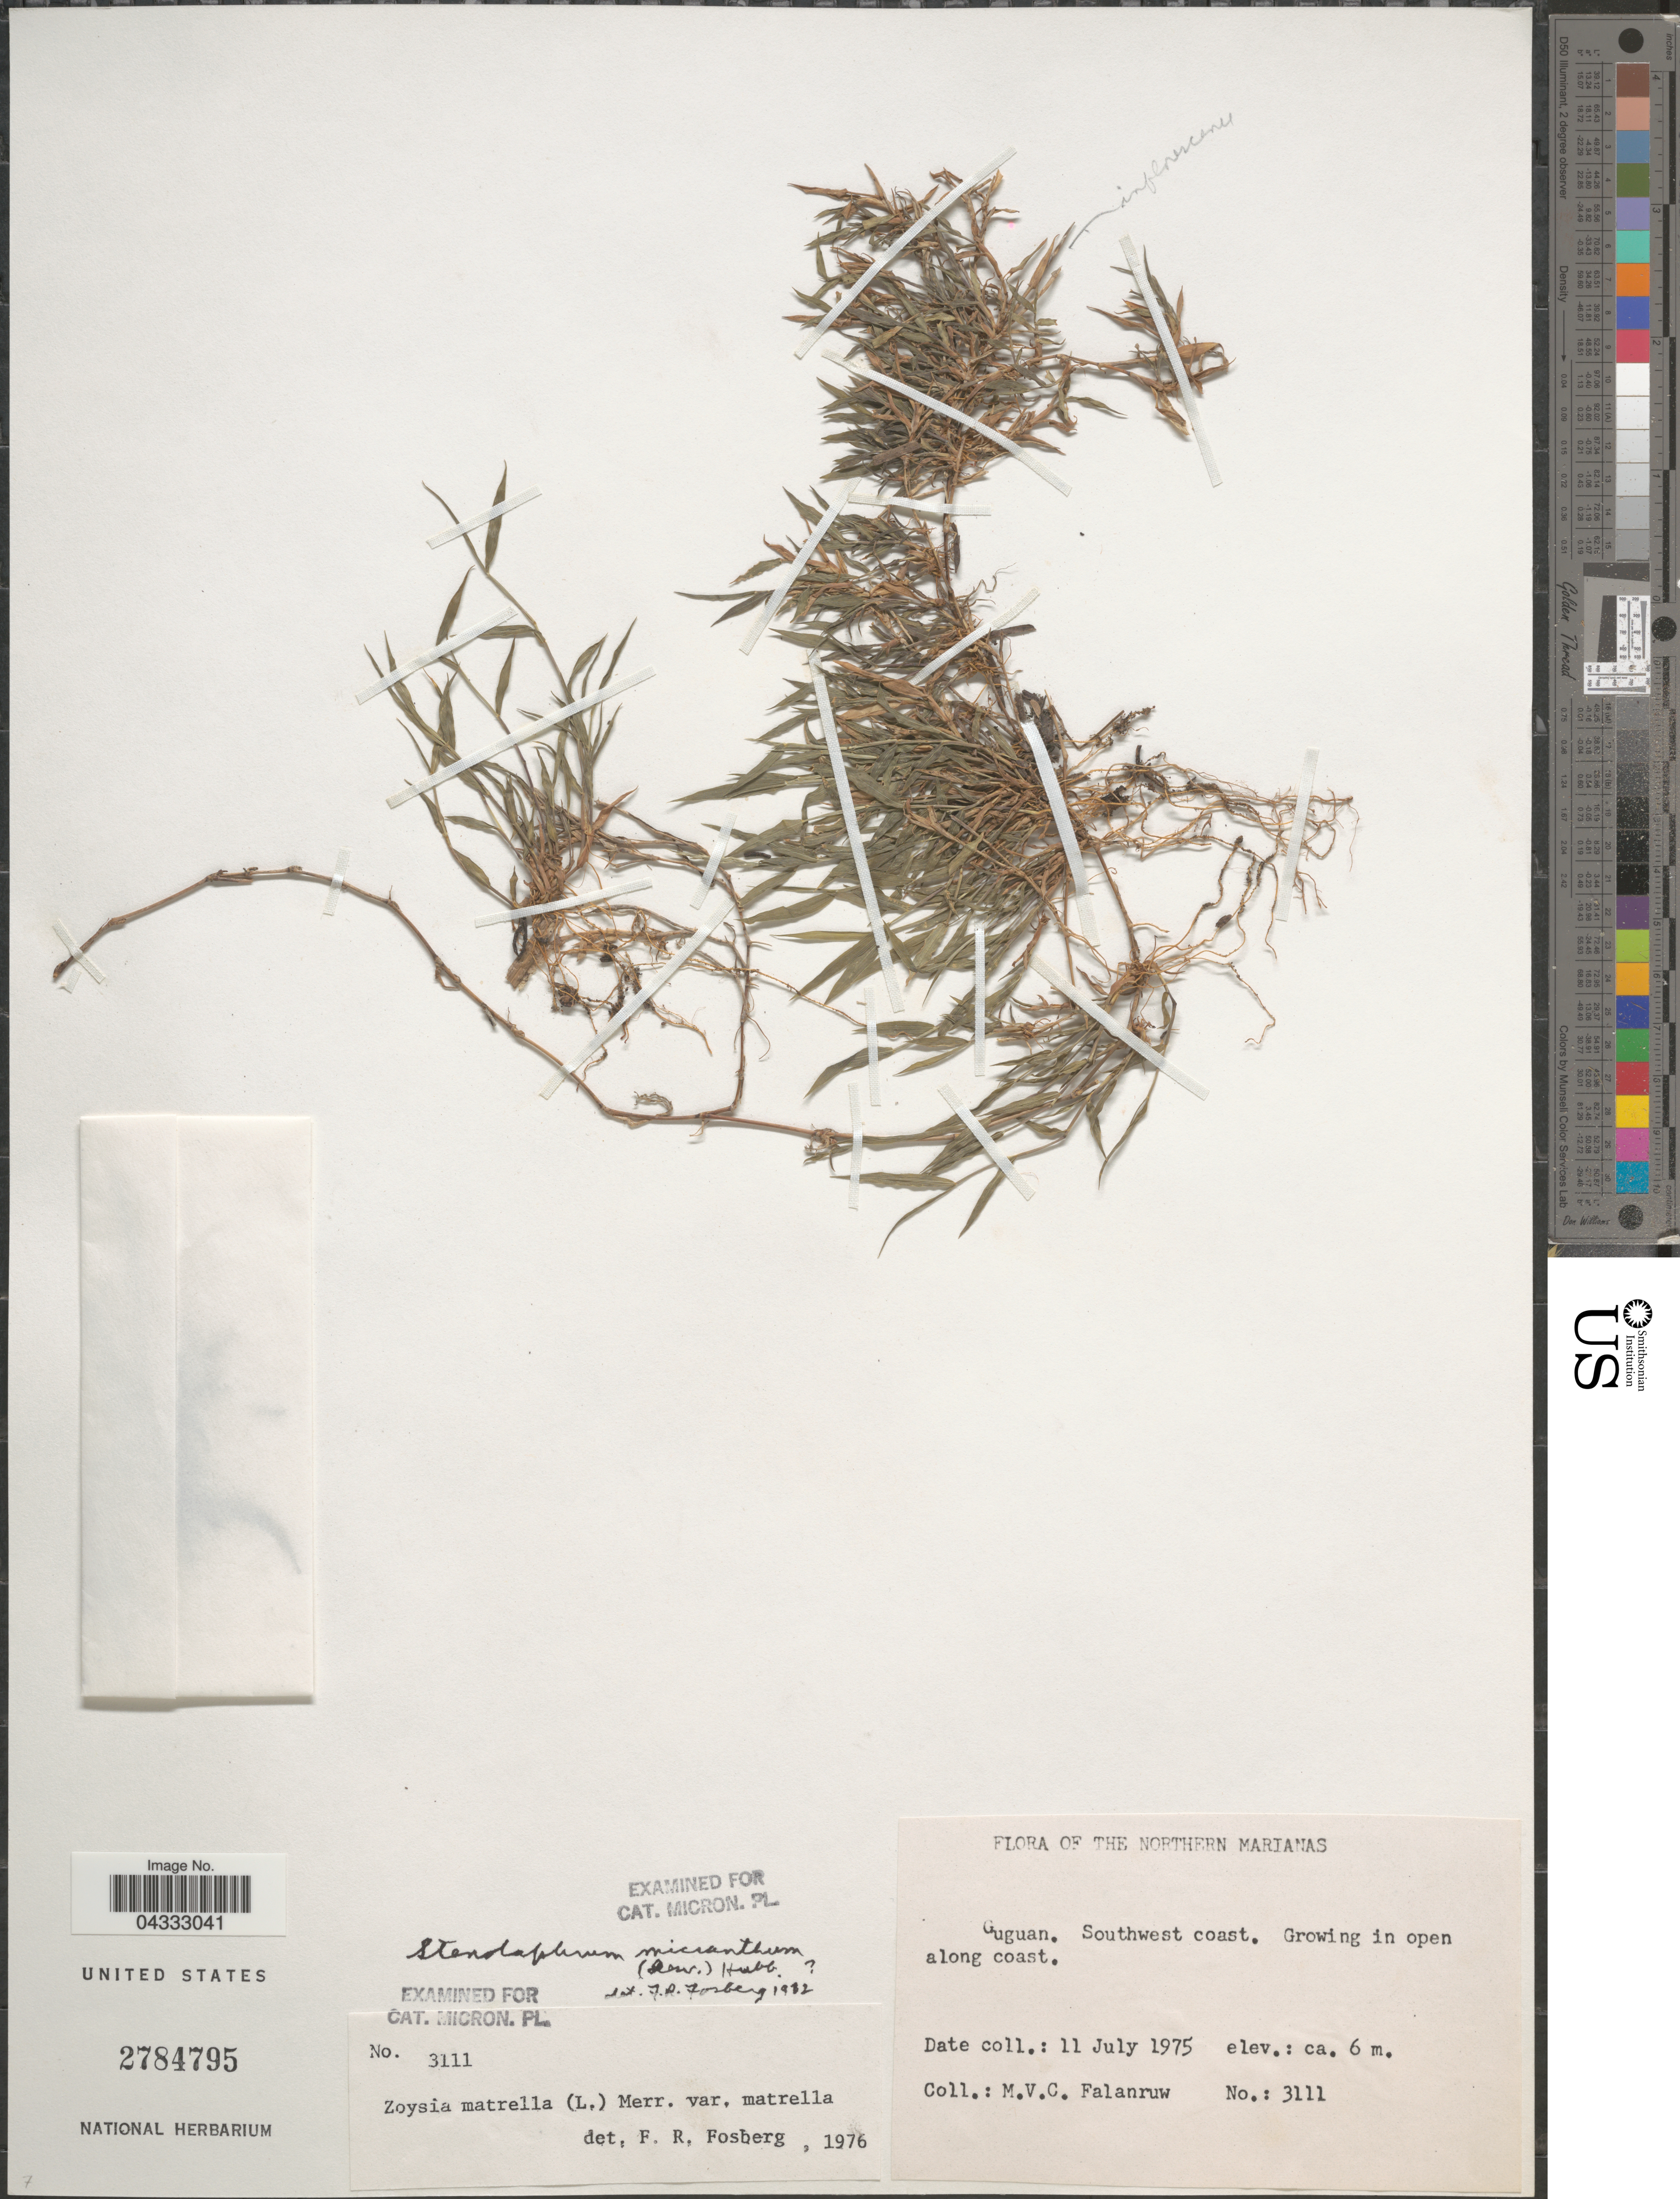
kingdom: Plantae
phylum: Tracheophyta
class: Liliopsida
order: Poales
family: Poaceae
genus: Stenotaphrum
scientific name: Stenotaphrum micranthum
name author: (Desv.) C.E. Hubb.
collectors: M. V. Falanruw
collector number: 3111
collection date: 1975-07-11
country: Northern Mariana Islands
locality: The Northern Marianas. Guguan. Southwest coast, Growing in open along coast.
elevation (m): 6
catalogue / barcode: US 2784795